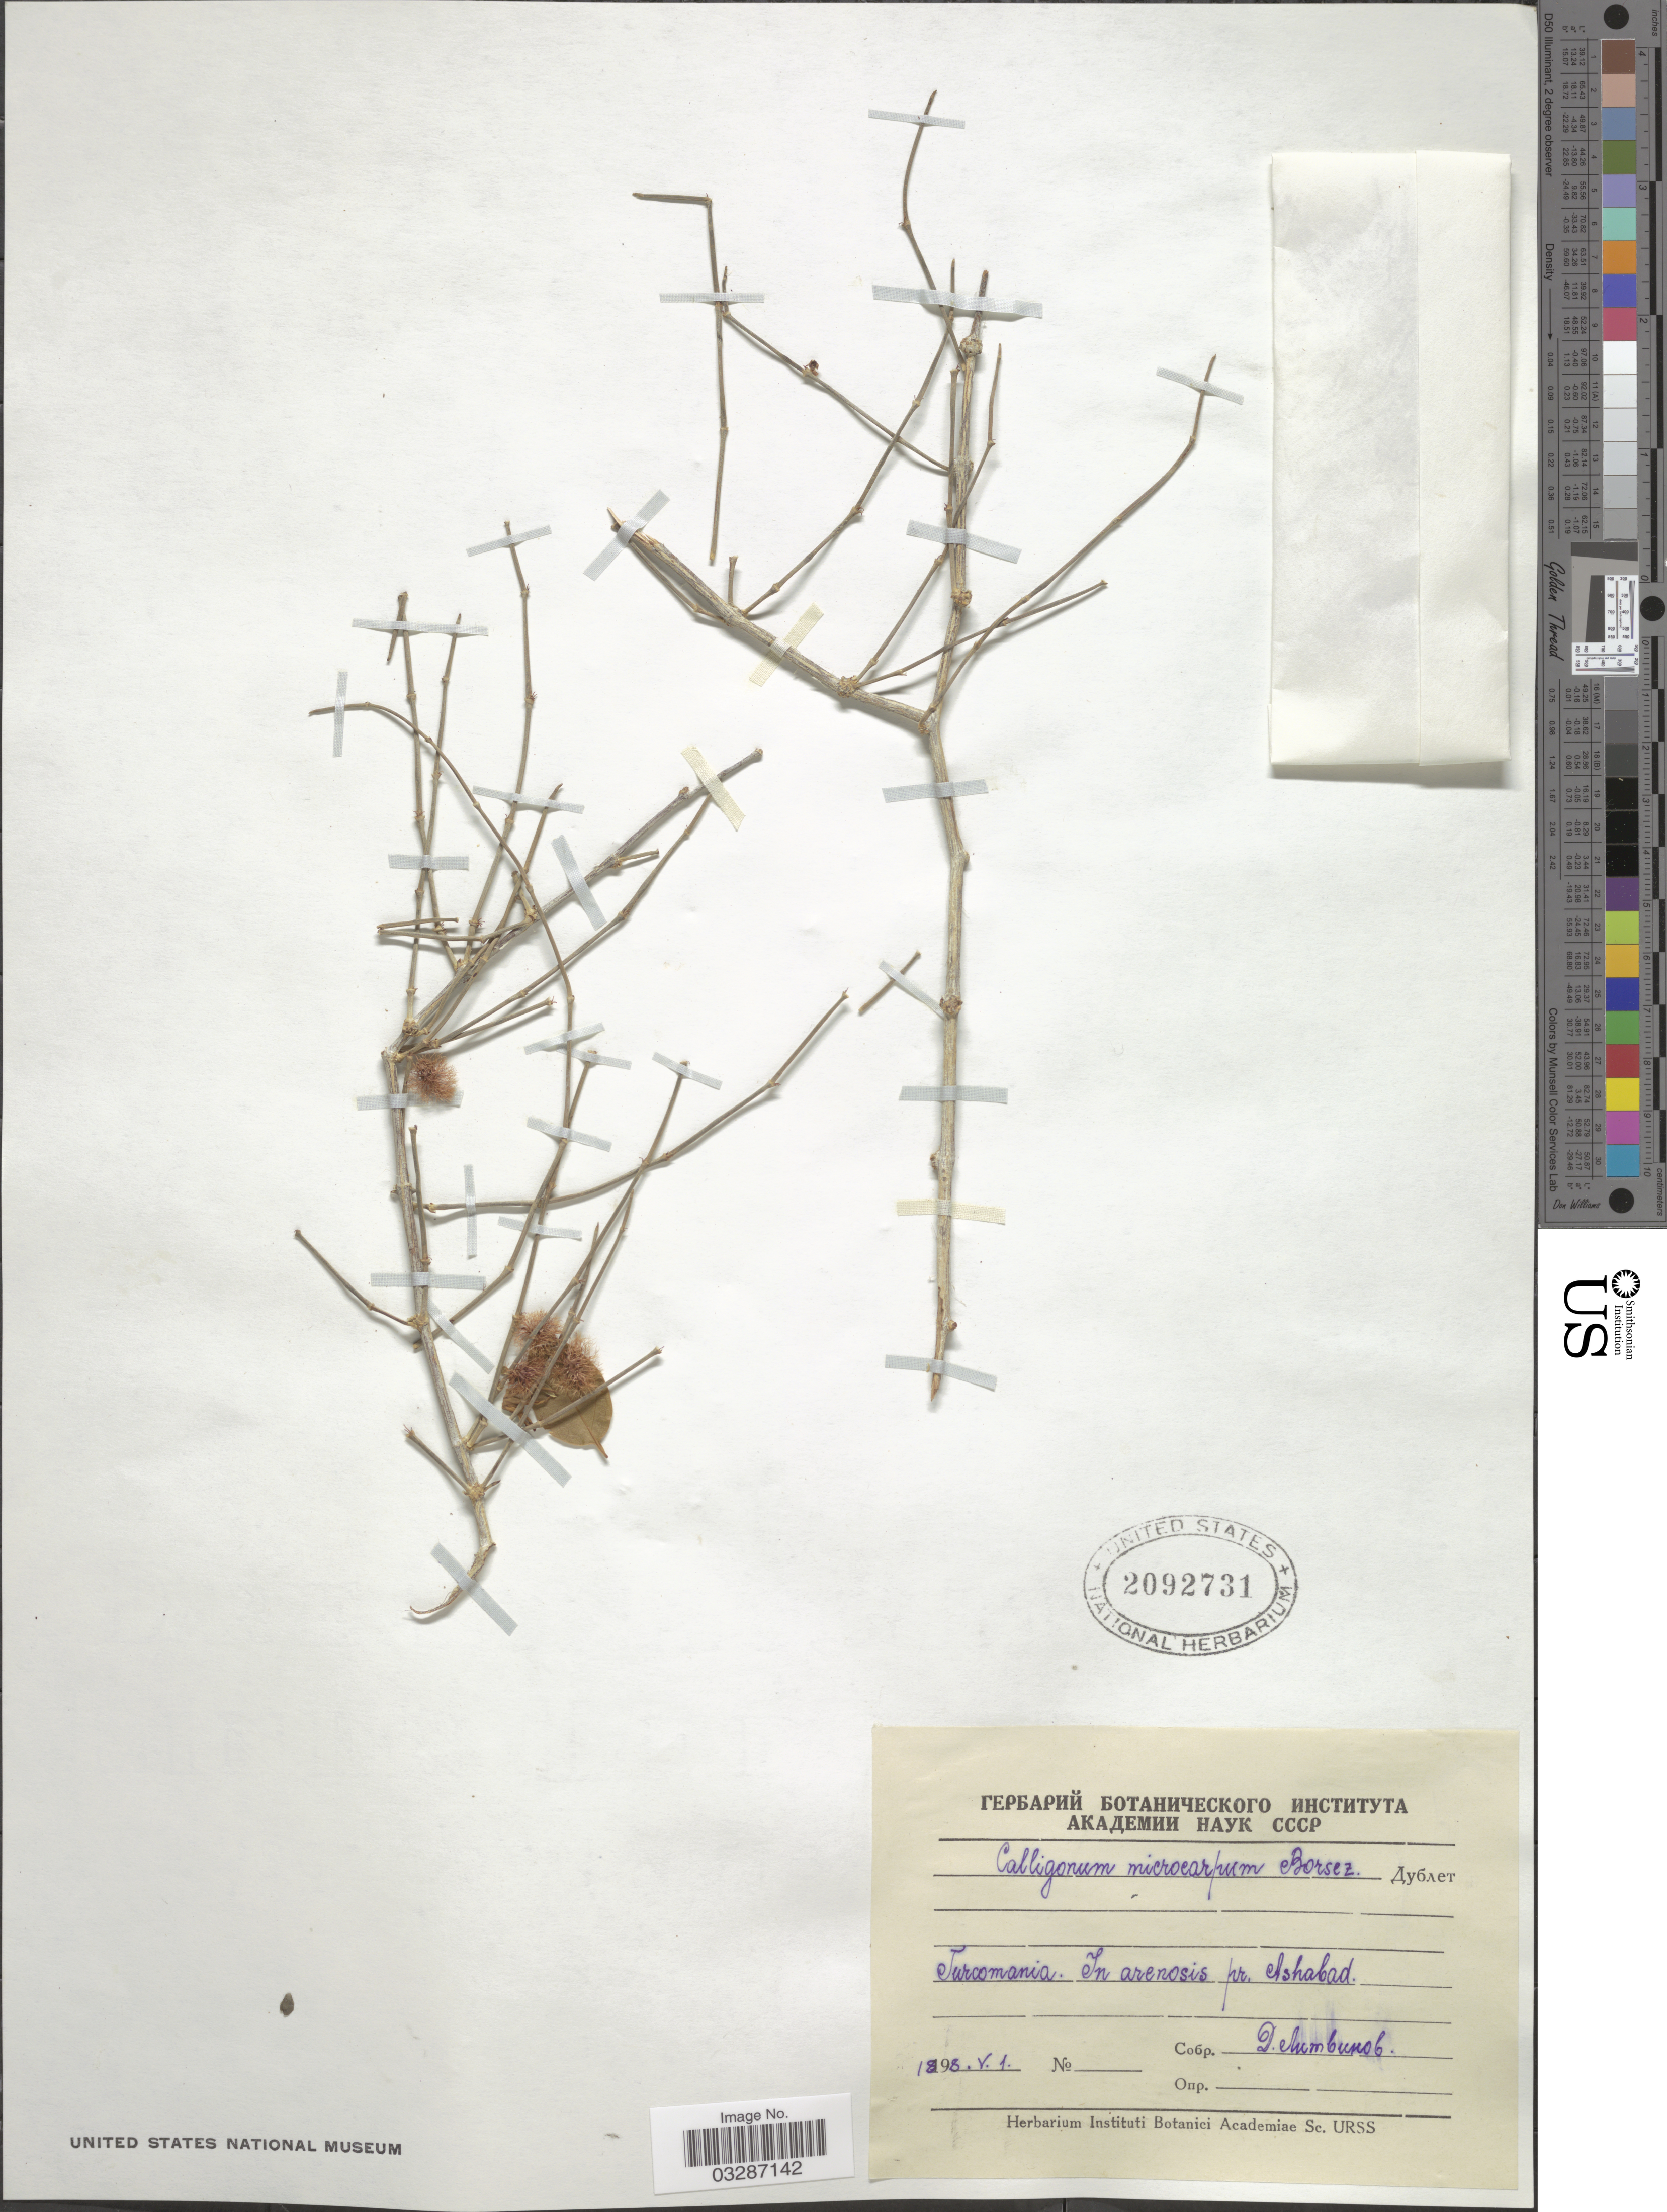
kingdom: Plantae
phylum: Tracheophyta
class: Magnoliopsida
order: Caryophyllales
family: Polygonaceae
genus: Calligonum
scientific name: Calligonum microcarpum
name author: I.G. Borshch.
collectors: D. Litvinov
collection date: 1898-05-01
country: Turkmenistan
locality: Vicinity of Ashgabat.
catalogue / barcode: US 2092731